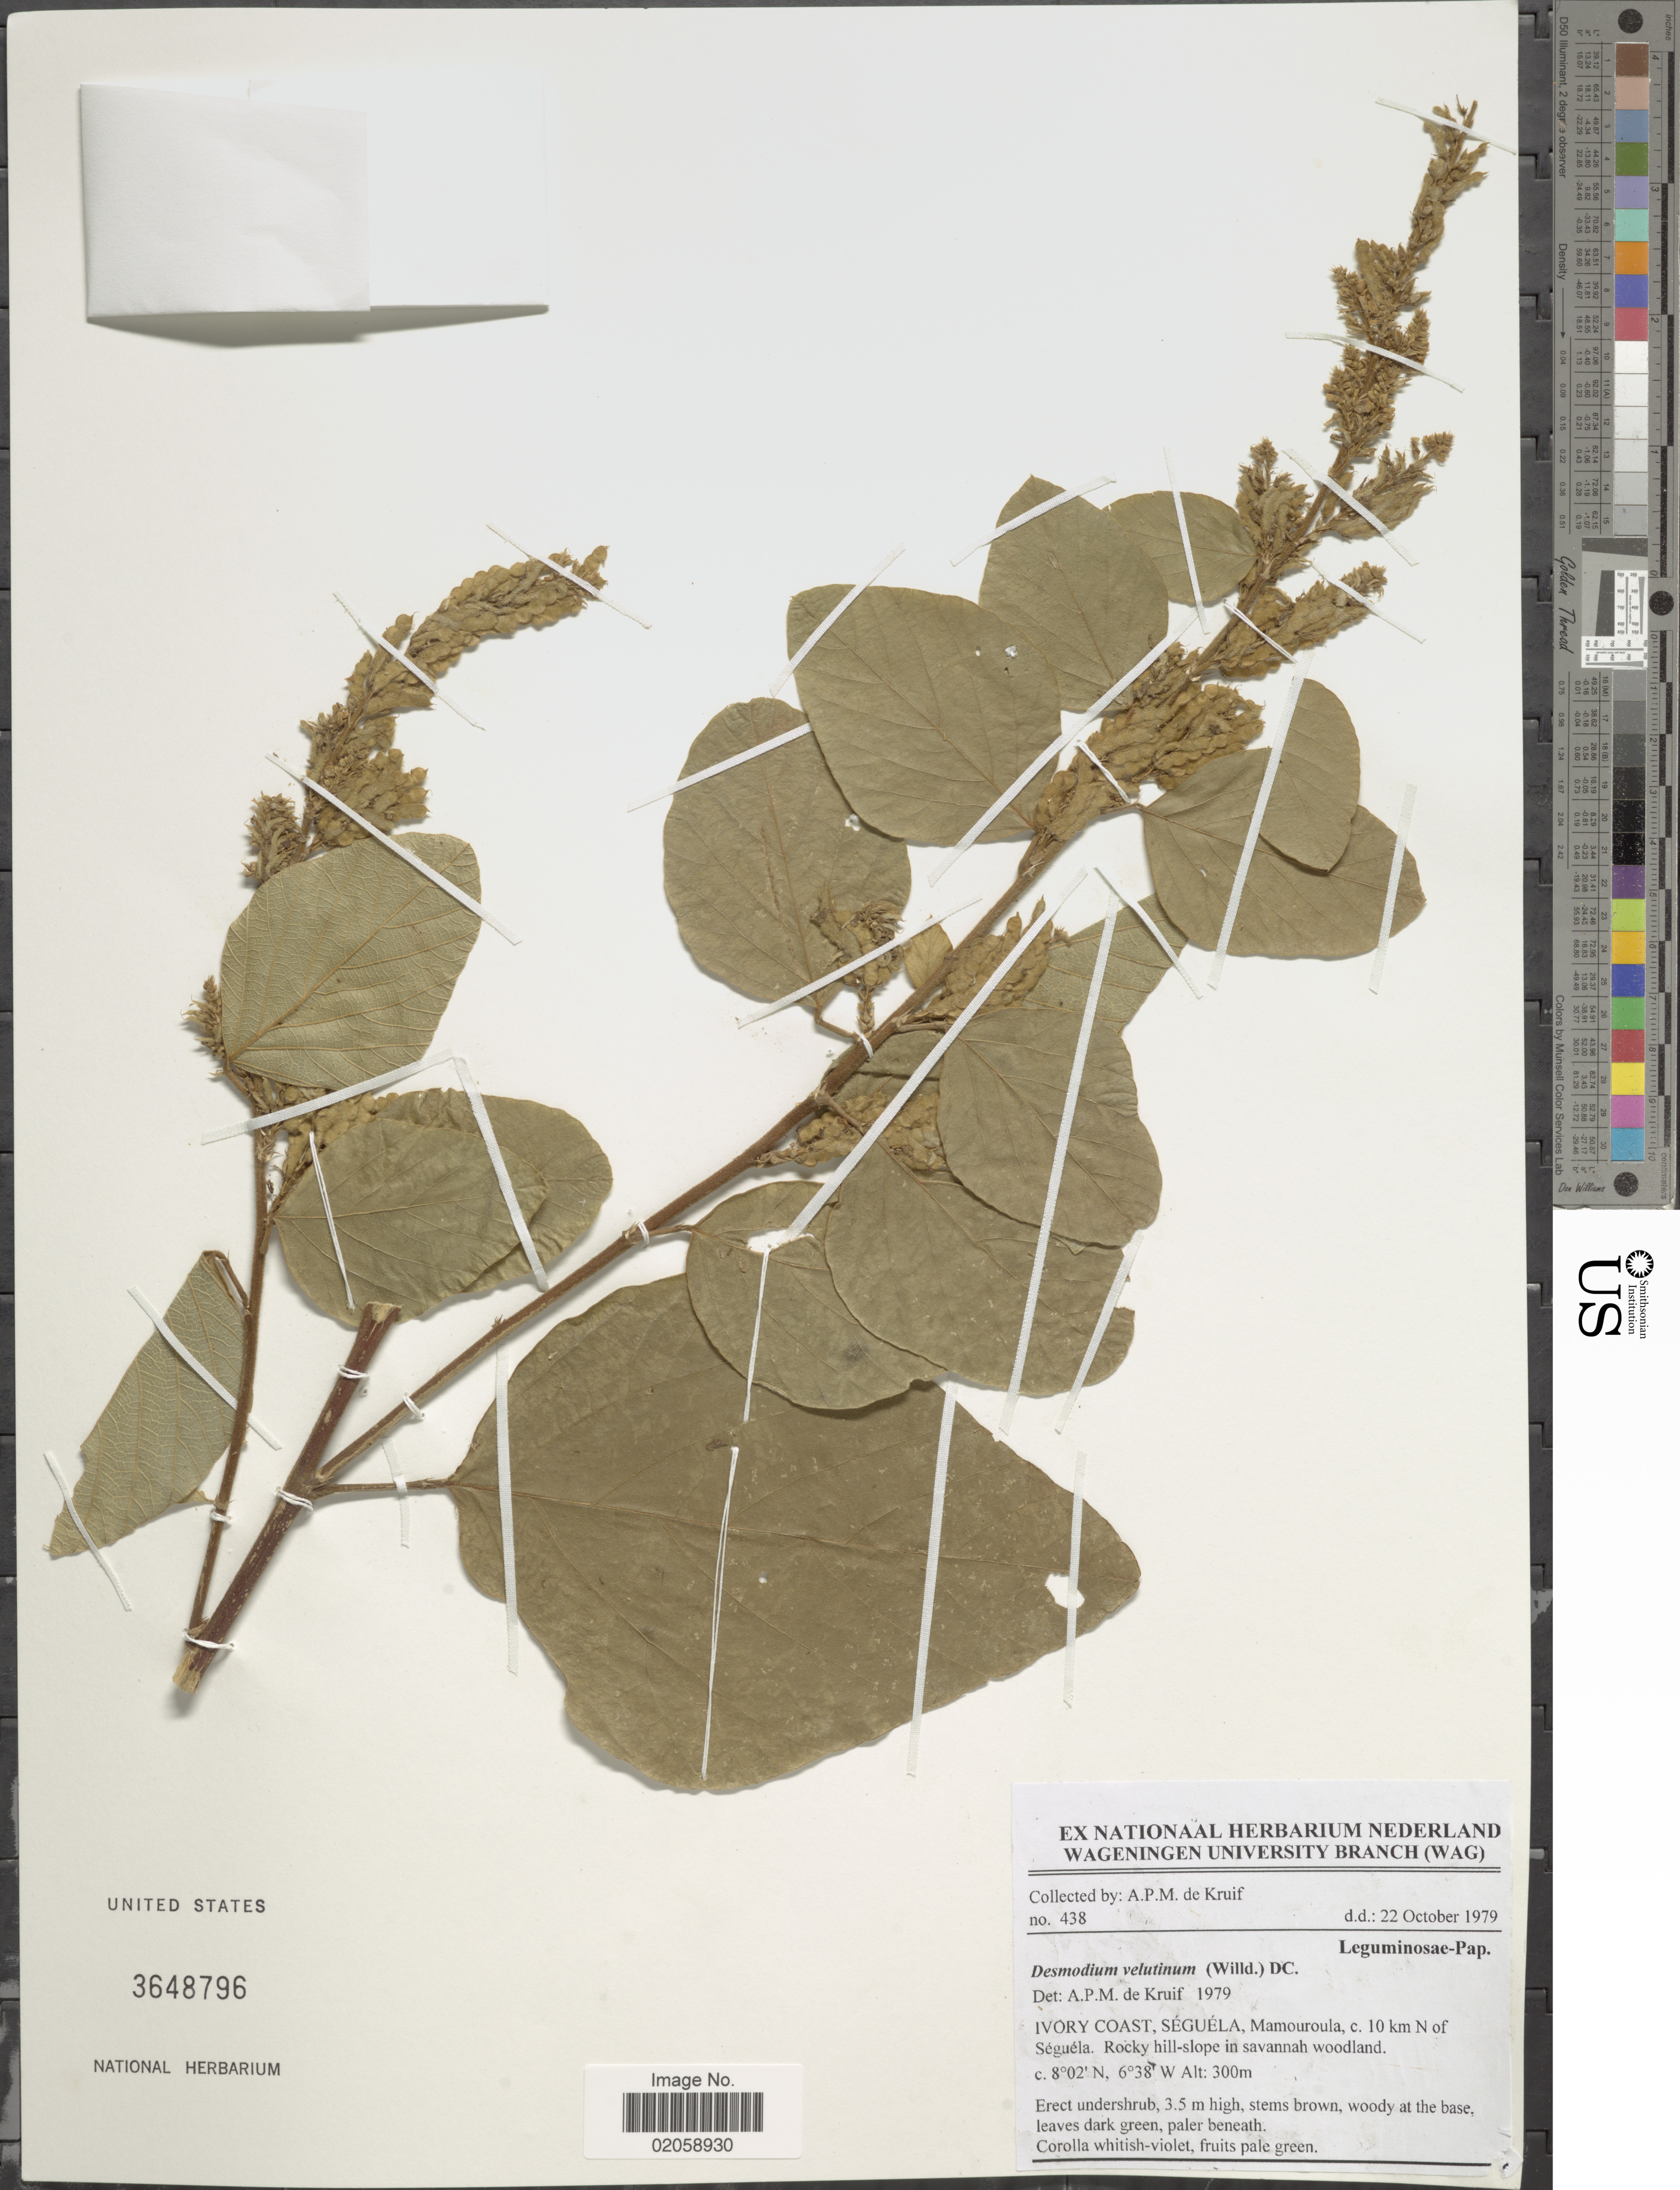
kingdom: Plantae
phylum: Tracheophyta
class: Magnoliopsida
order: Fabales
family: Fabaceae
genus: Polhillides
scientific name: Polhillides velutina subsp. velutina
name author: (Willd.) H. Ohashi & K. Ohashi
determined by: Strong, Mark T., (BOT), Smithsonian Institution - National Museum of Natural History (UNITED STATES)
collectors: A. P. de Kruif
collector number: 438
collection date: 1979-10-22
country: Ivory Coast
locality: Séguéla, Mamouroula, c. 10 km N of Séguéla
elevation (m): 300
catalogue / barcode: US 3648796